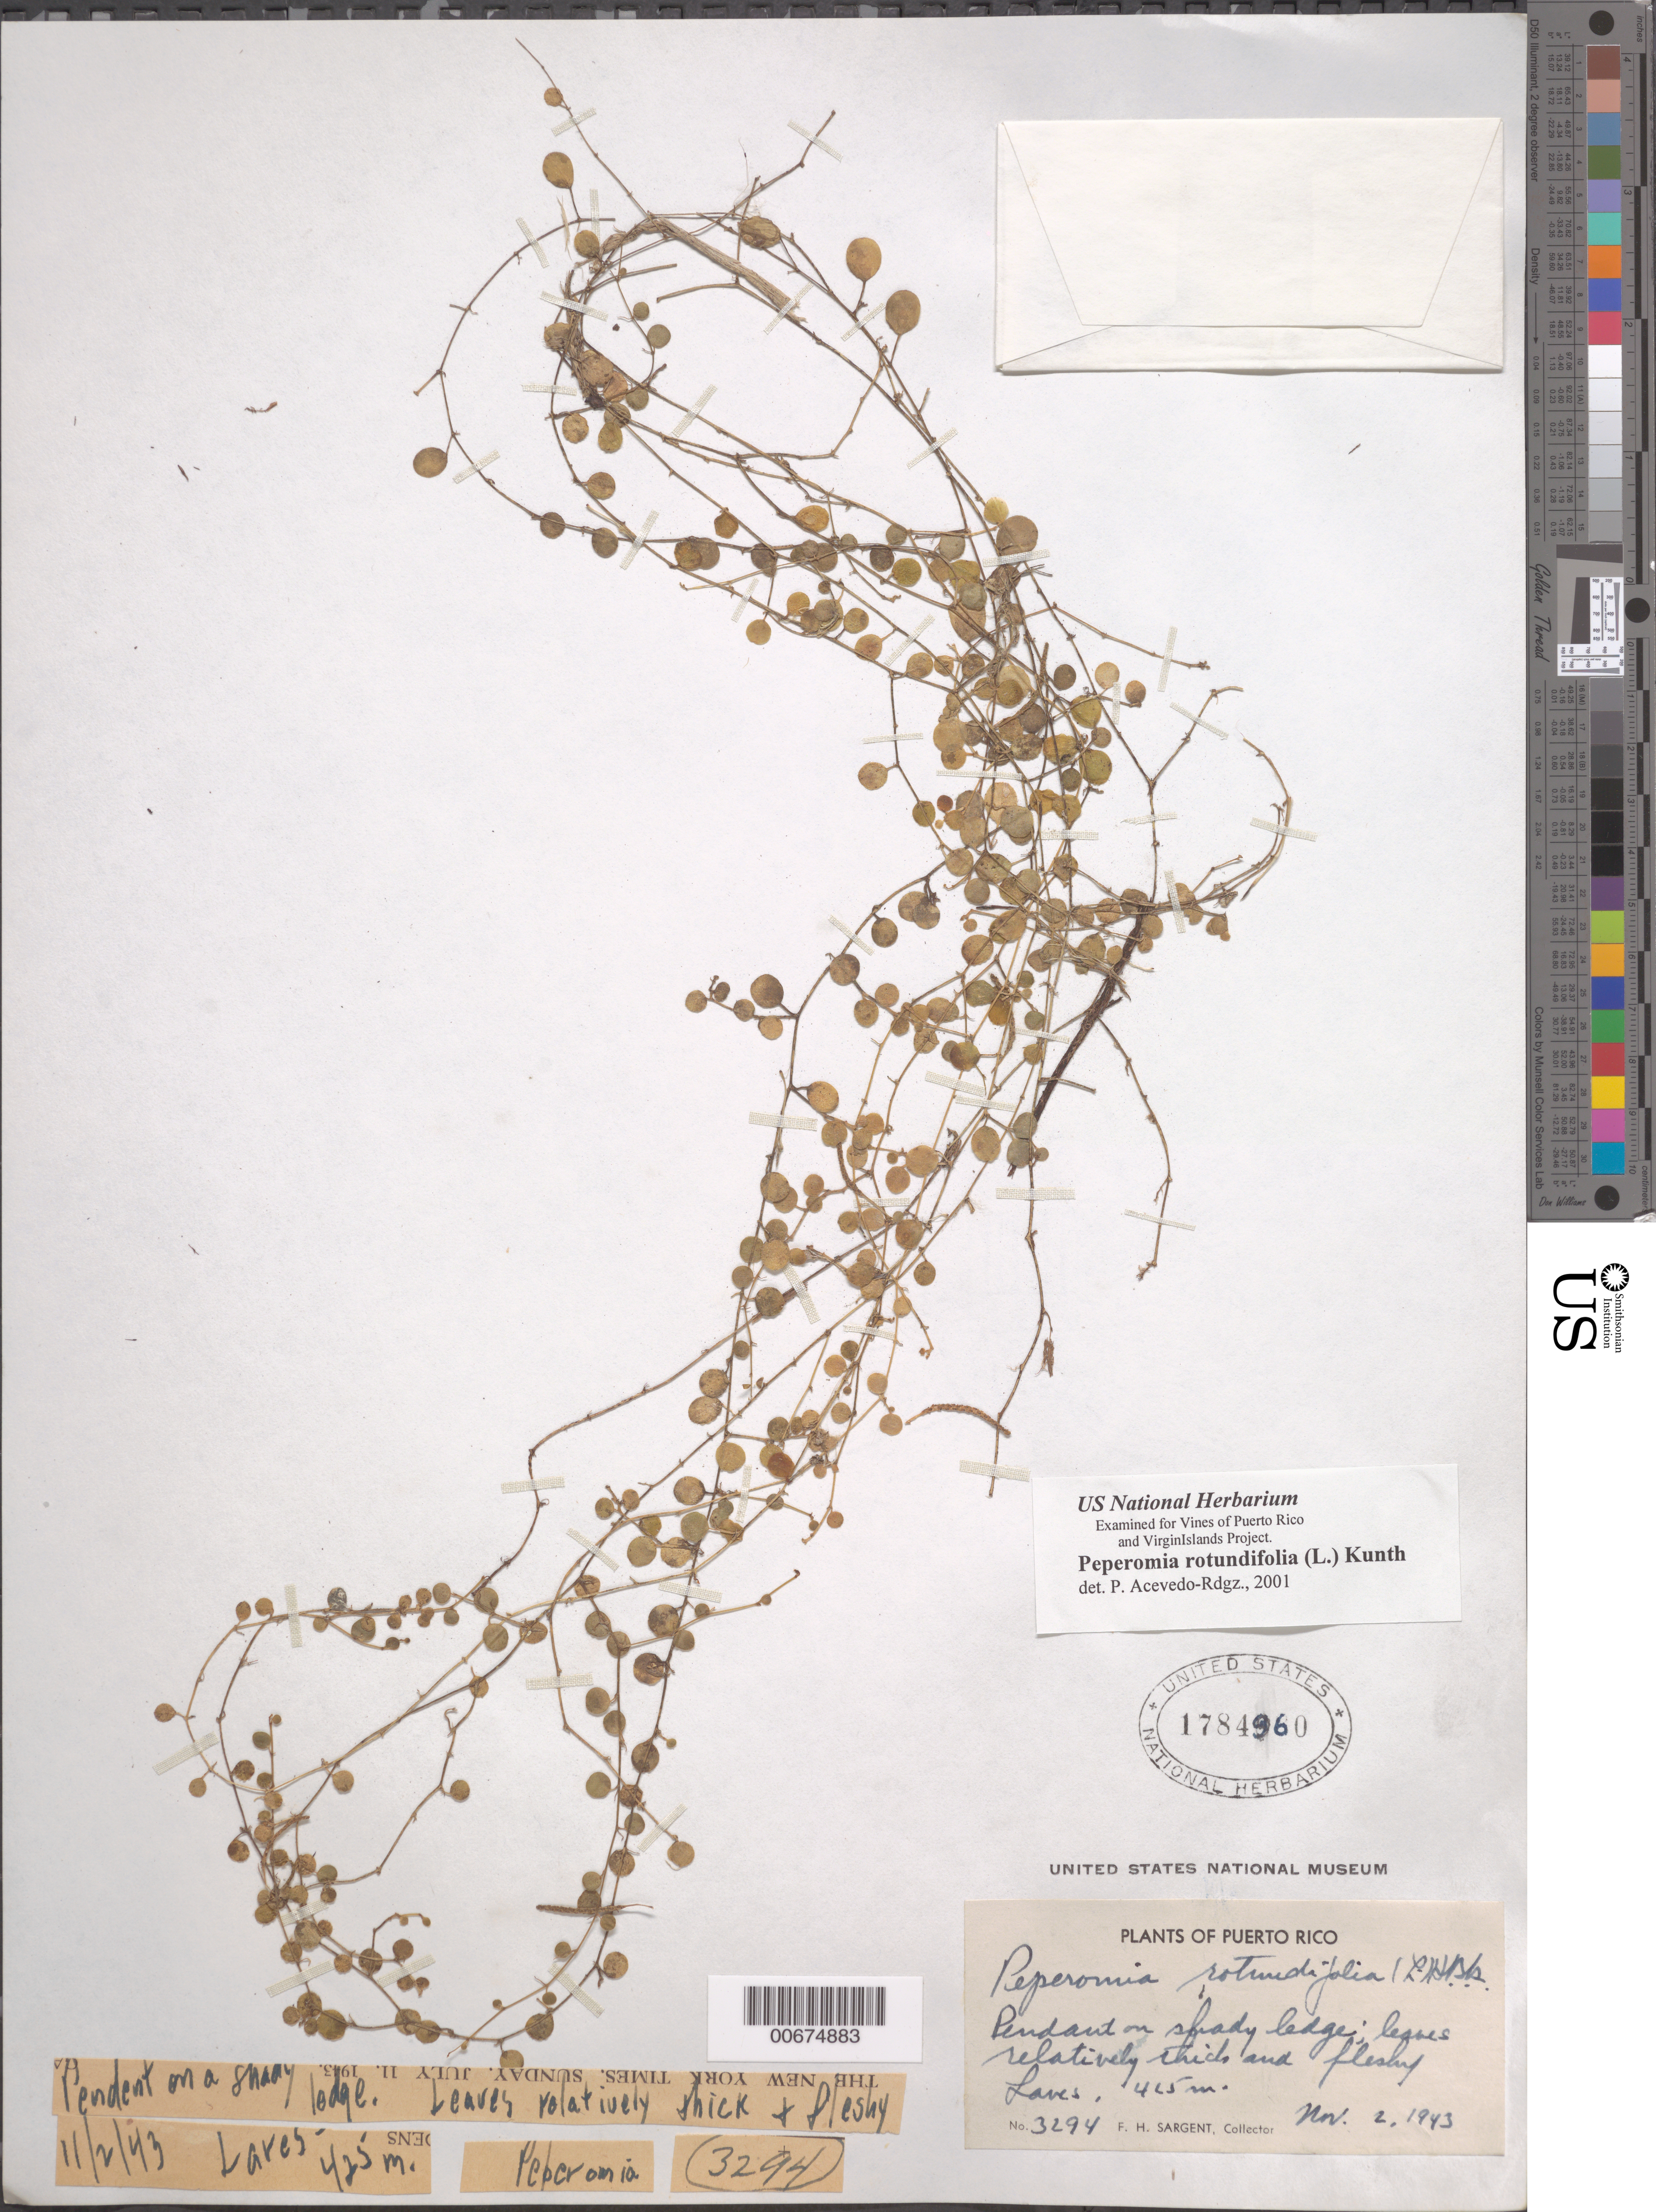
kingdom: Plantae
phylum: Tracheophyta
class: Magnoliopsida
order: Piperales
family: Piperaceae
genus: Peperomia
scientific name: Peperomia rotundifolia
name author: (L.) Kunth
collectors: F. H. Sargent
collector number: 3294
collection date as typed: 02 Nov 1943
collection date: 1943-11-02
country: Puerto Rico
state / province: Lares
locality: Lares.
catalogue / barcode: US 1784960